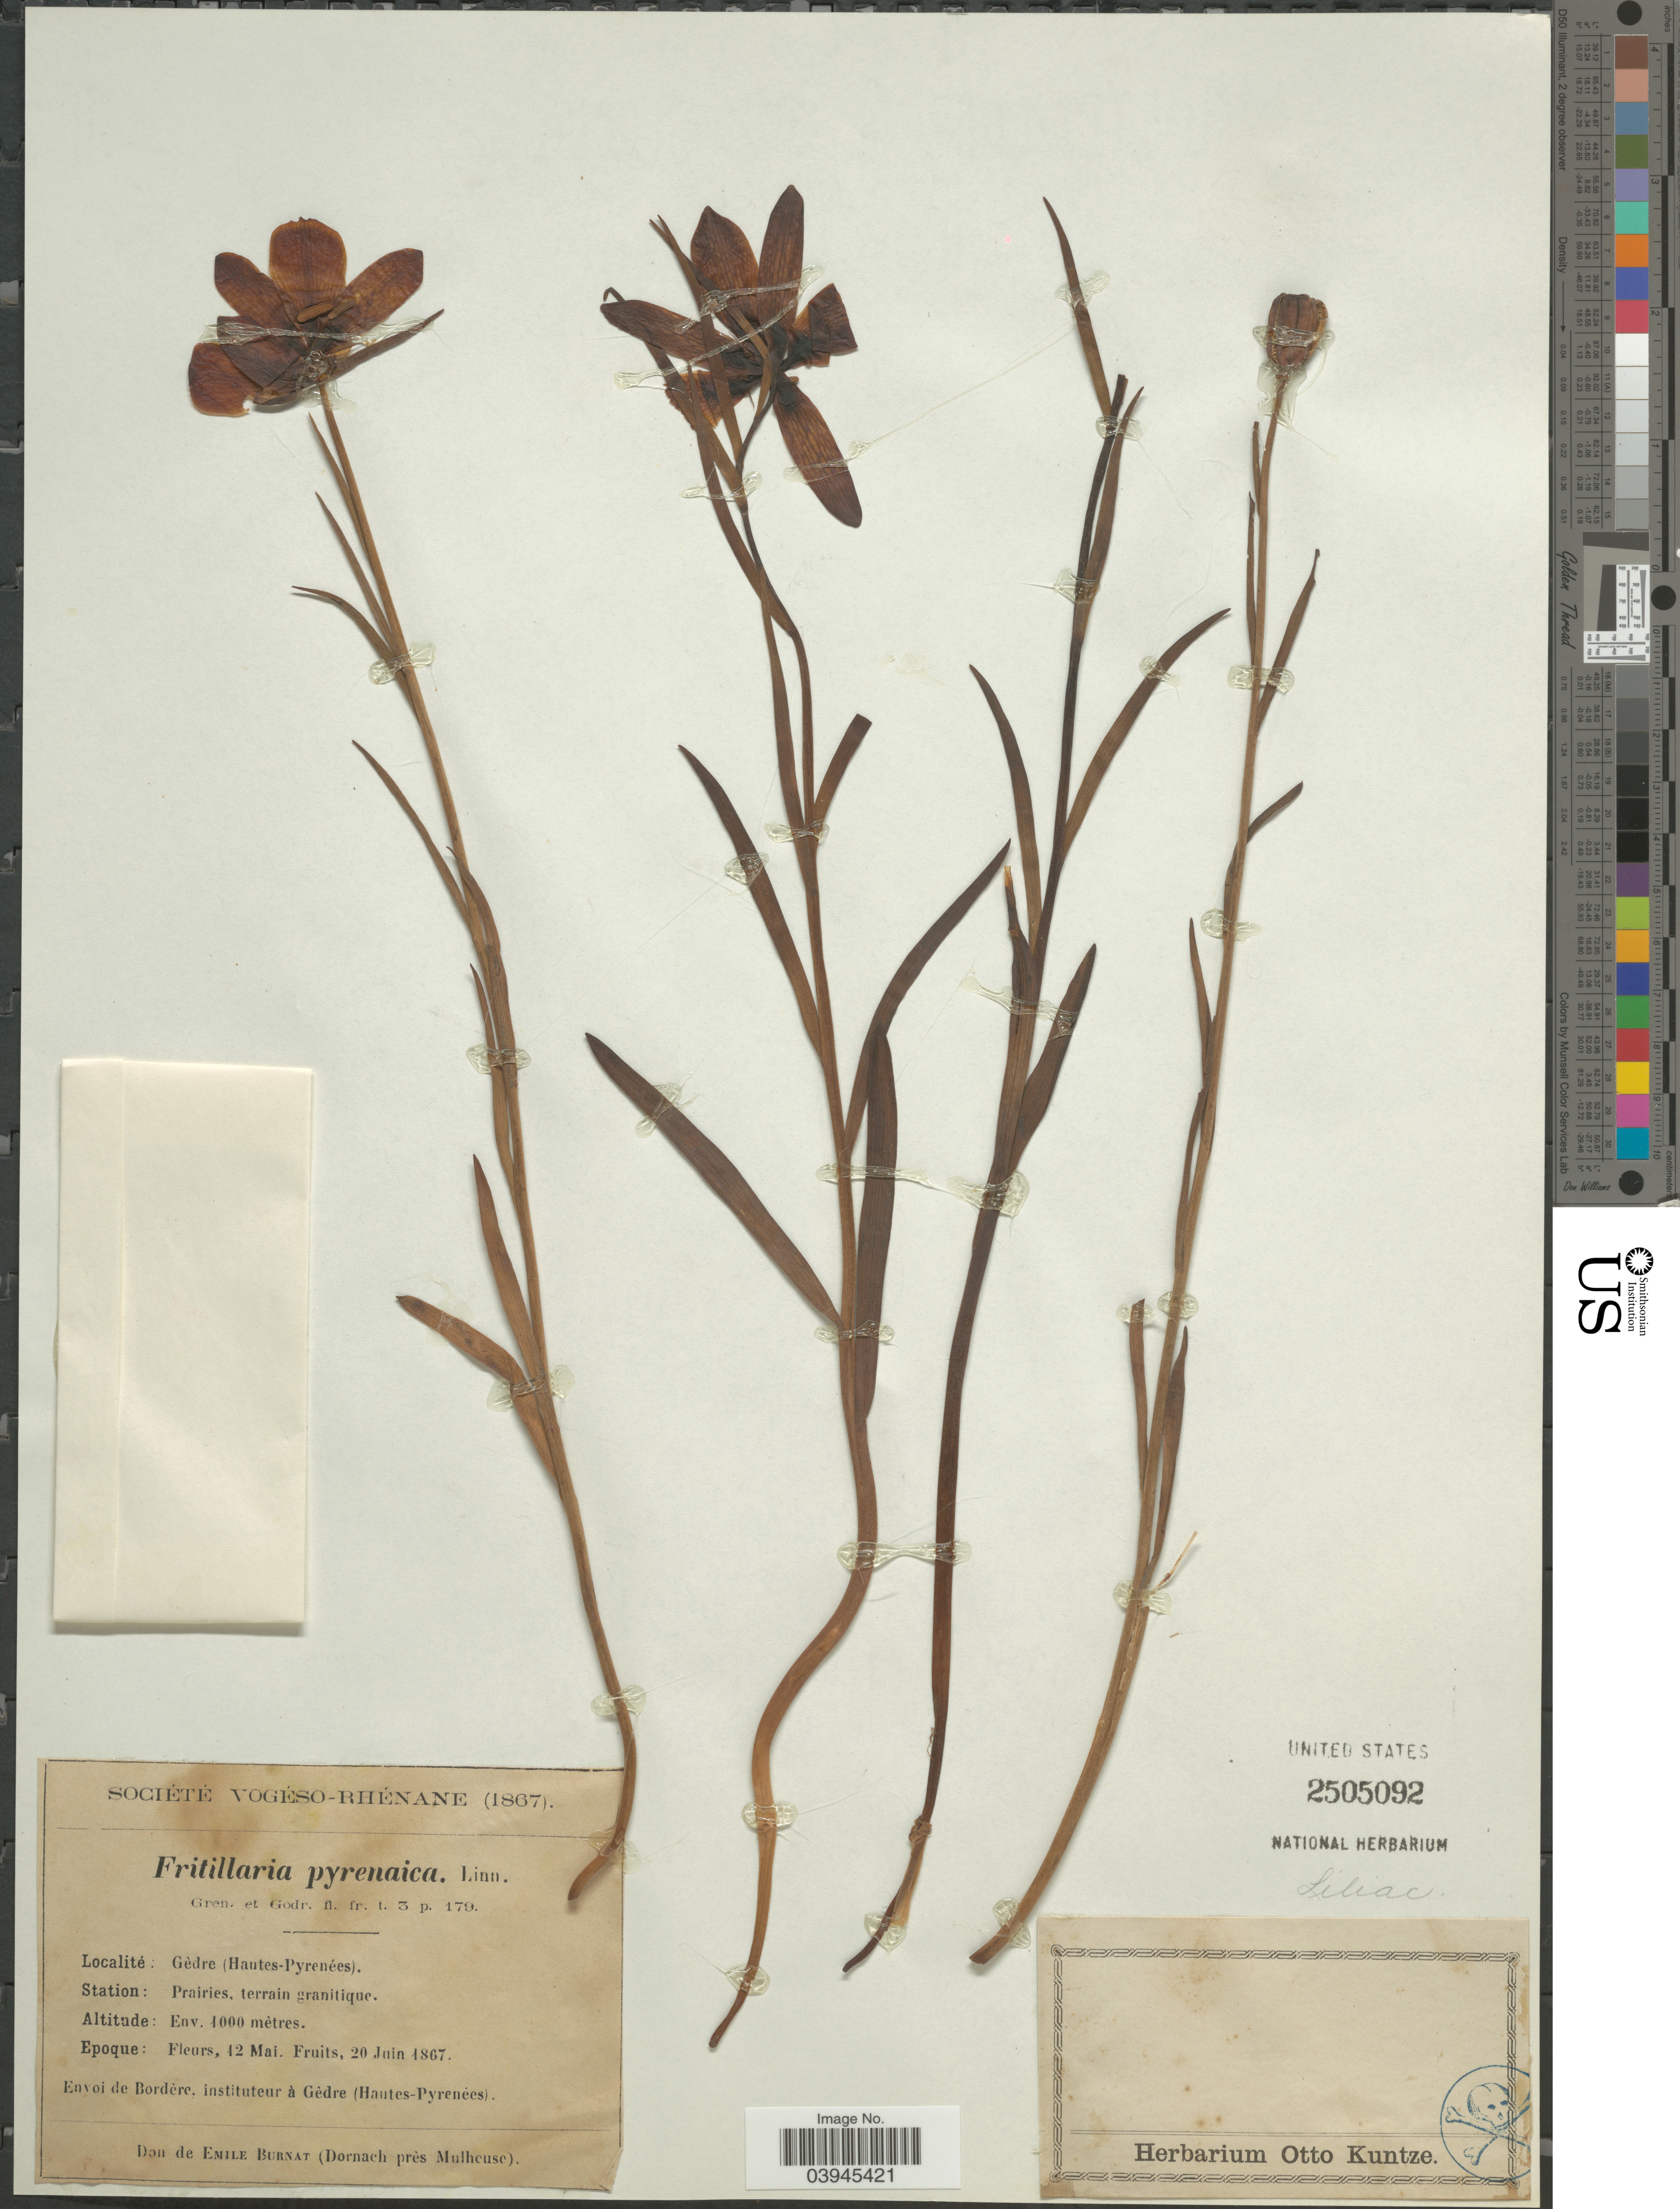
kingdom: Plantae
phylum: Tracheophyta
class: Liliopsida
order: Liliales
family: Liliaceae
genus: Fritillaria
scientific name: Fritillaria pyrenaica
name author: L.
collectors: E. Burnat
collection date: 1867-05-12/1867-06-20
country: France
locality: Gèdre (Hautes-Pyrenées).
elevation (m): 1000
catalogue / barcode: US 2505092